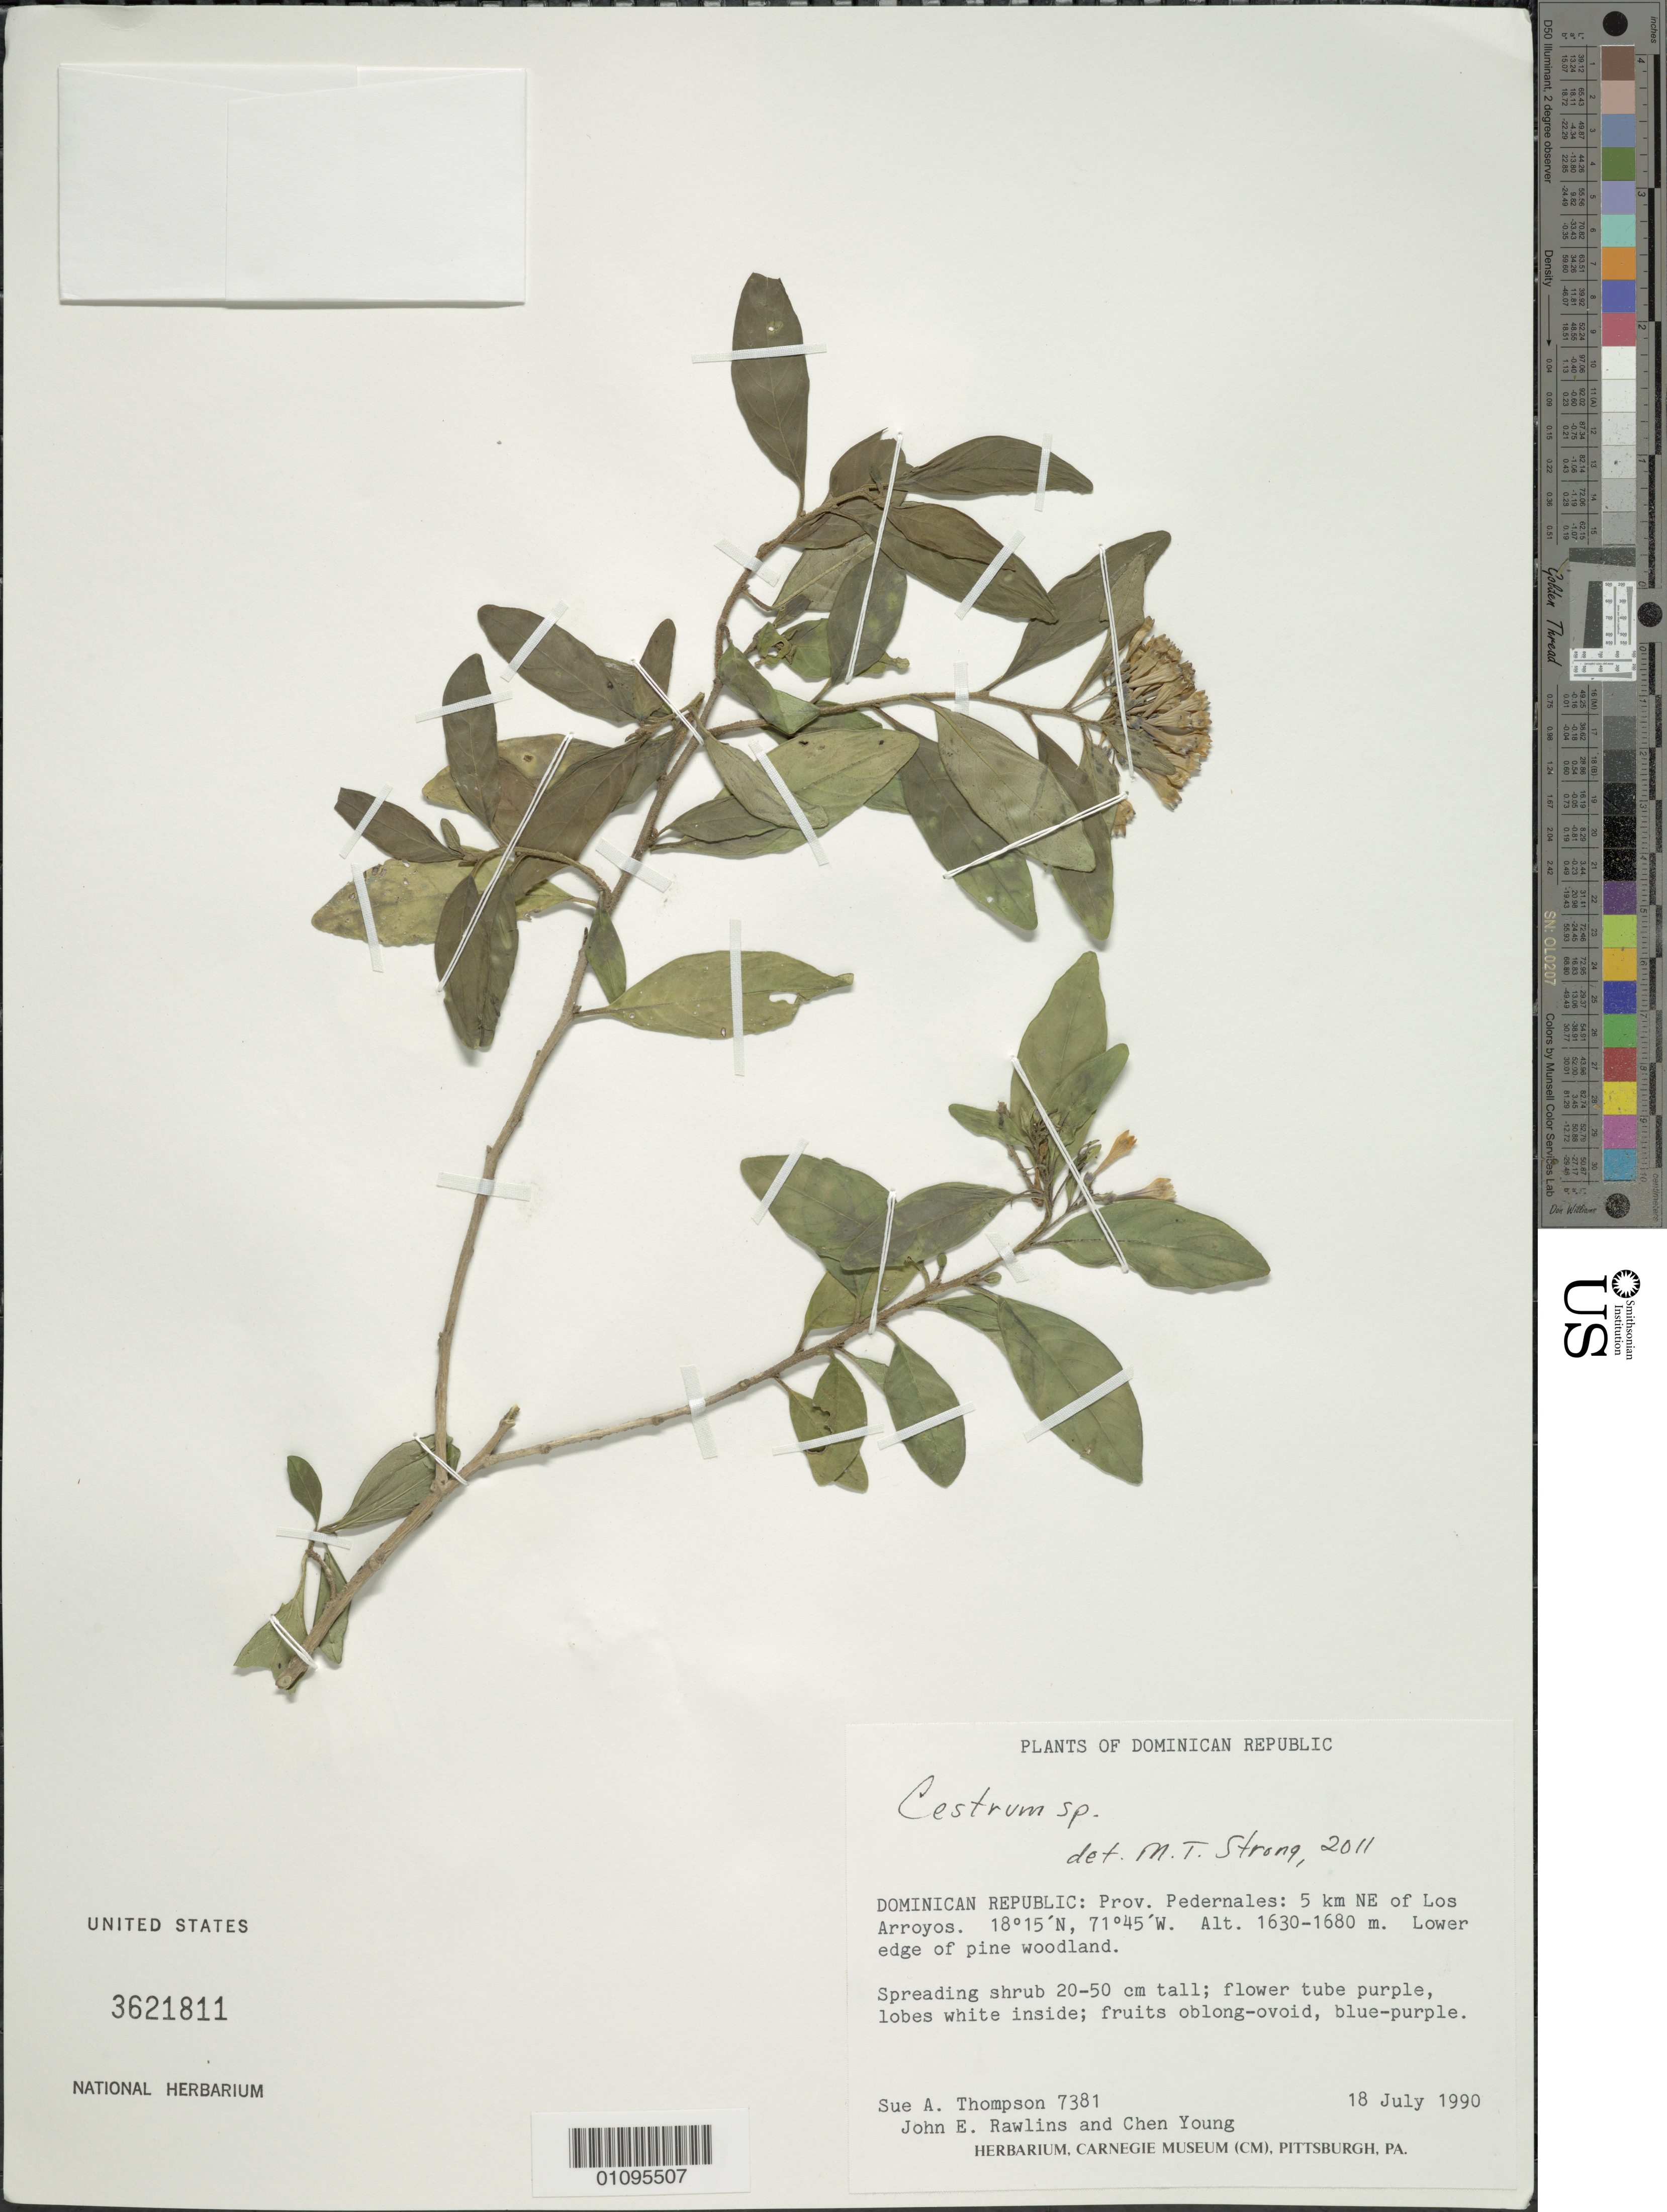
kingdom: Plantae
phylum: Tracheophyta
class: Magnoliopsida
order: Solanales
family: Solanaceae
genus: Cestrum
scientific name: Cestrum sp.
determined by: Strong, M. T., (US), Smithsonian Institution - National Museum of Natural History (UNITED STATES)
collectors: S. A. Thompson, J. Rawlins & C. Young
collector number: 7381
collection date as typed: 18 Jul 1990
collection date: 1990-07-18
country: Dominican Republic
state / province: Pedernales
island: Hispaniola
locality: Los Arroyos, 5 km NE of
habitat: Lower edge of pine woodland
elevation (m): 1630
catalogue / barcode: US 3621811